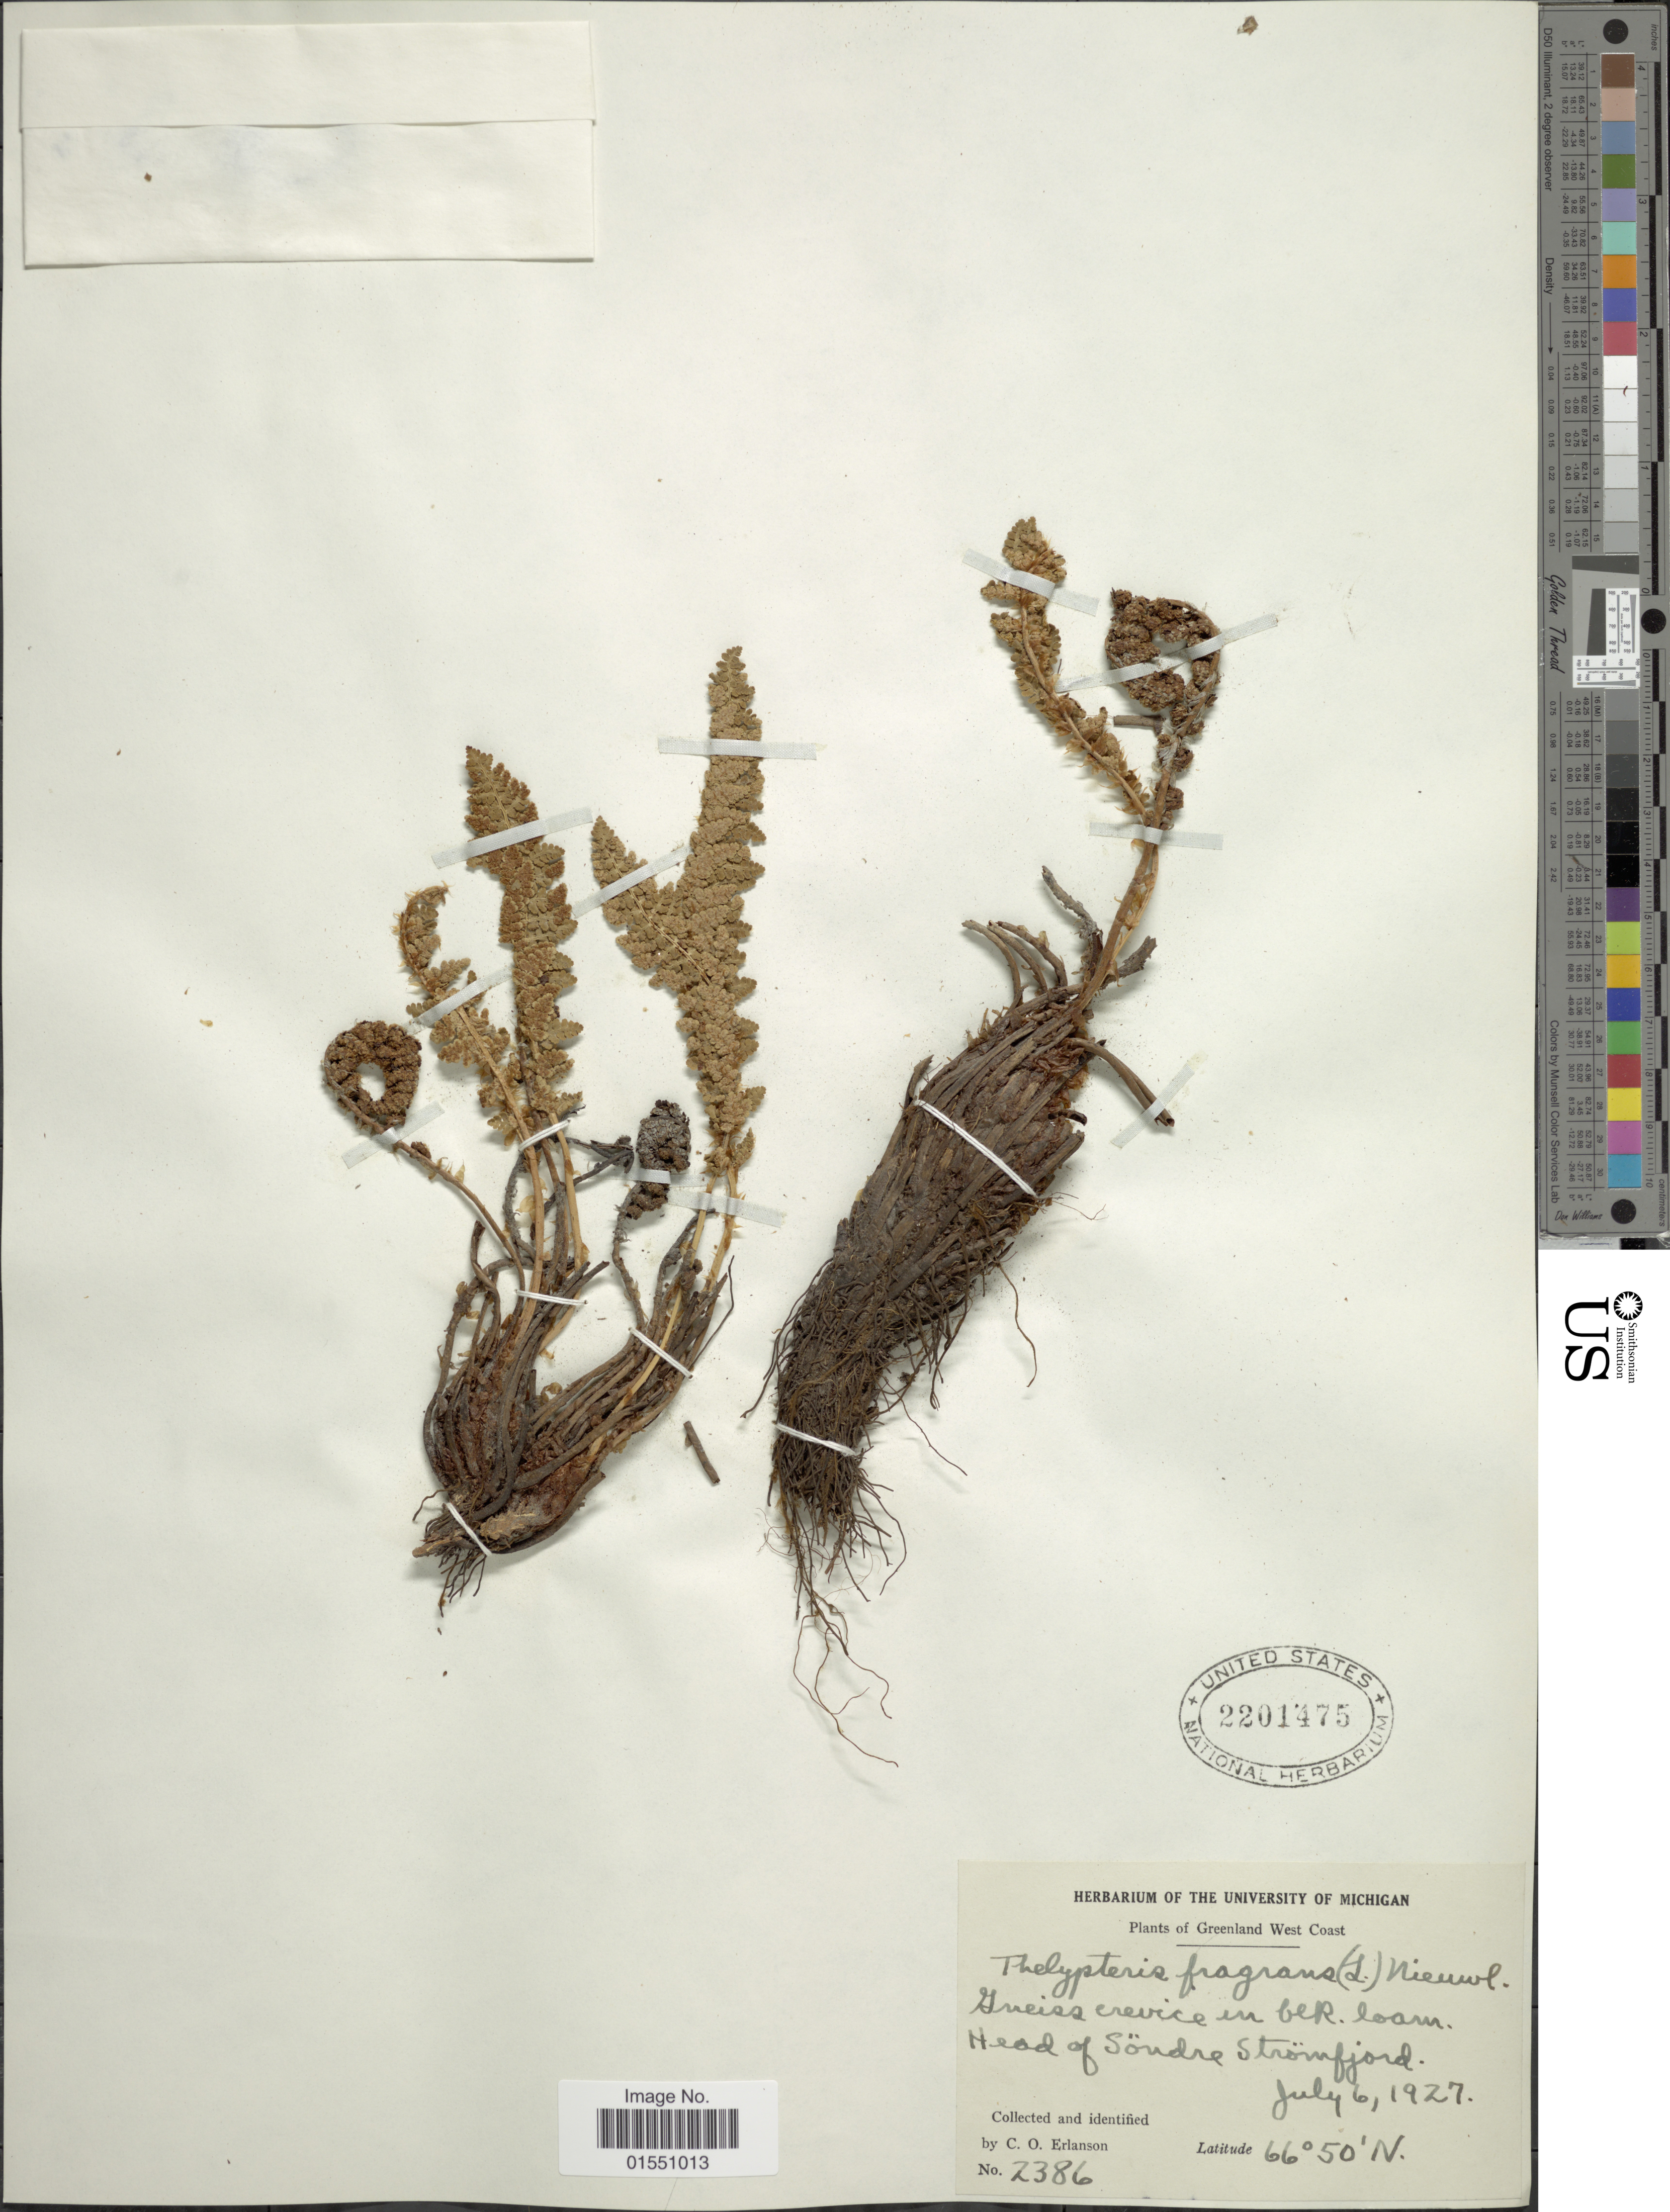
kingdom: Plantae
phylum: Tracheophyta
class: Polypodiopsida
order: Polypodiales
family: Dryopteridaceae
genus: Dryopteris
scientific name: Dryopteris fragrans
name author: (L.) Schott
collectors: C. O. Erlanson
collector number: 2386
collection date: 1927-07-06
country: Greenland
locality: Greenland West Coast. Head of Söndre Strömfjord.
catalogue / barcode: US 2201475